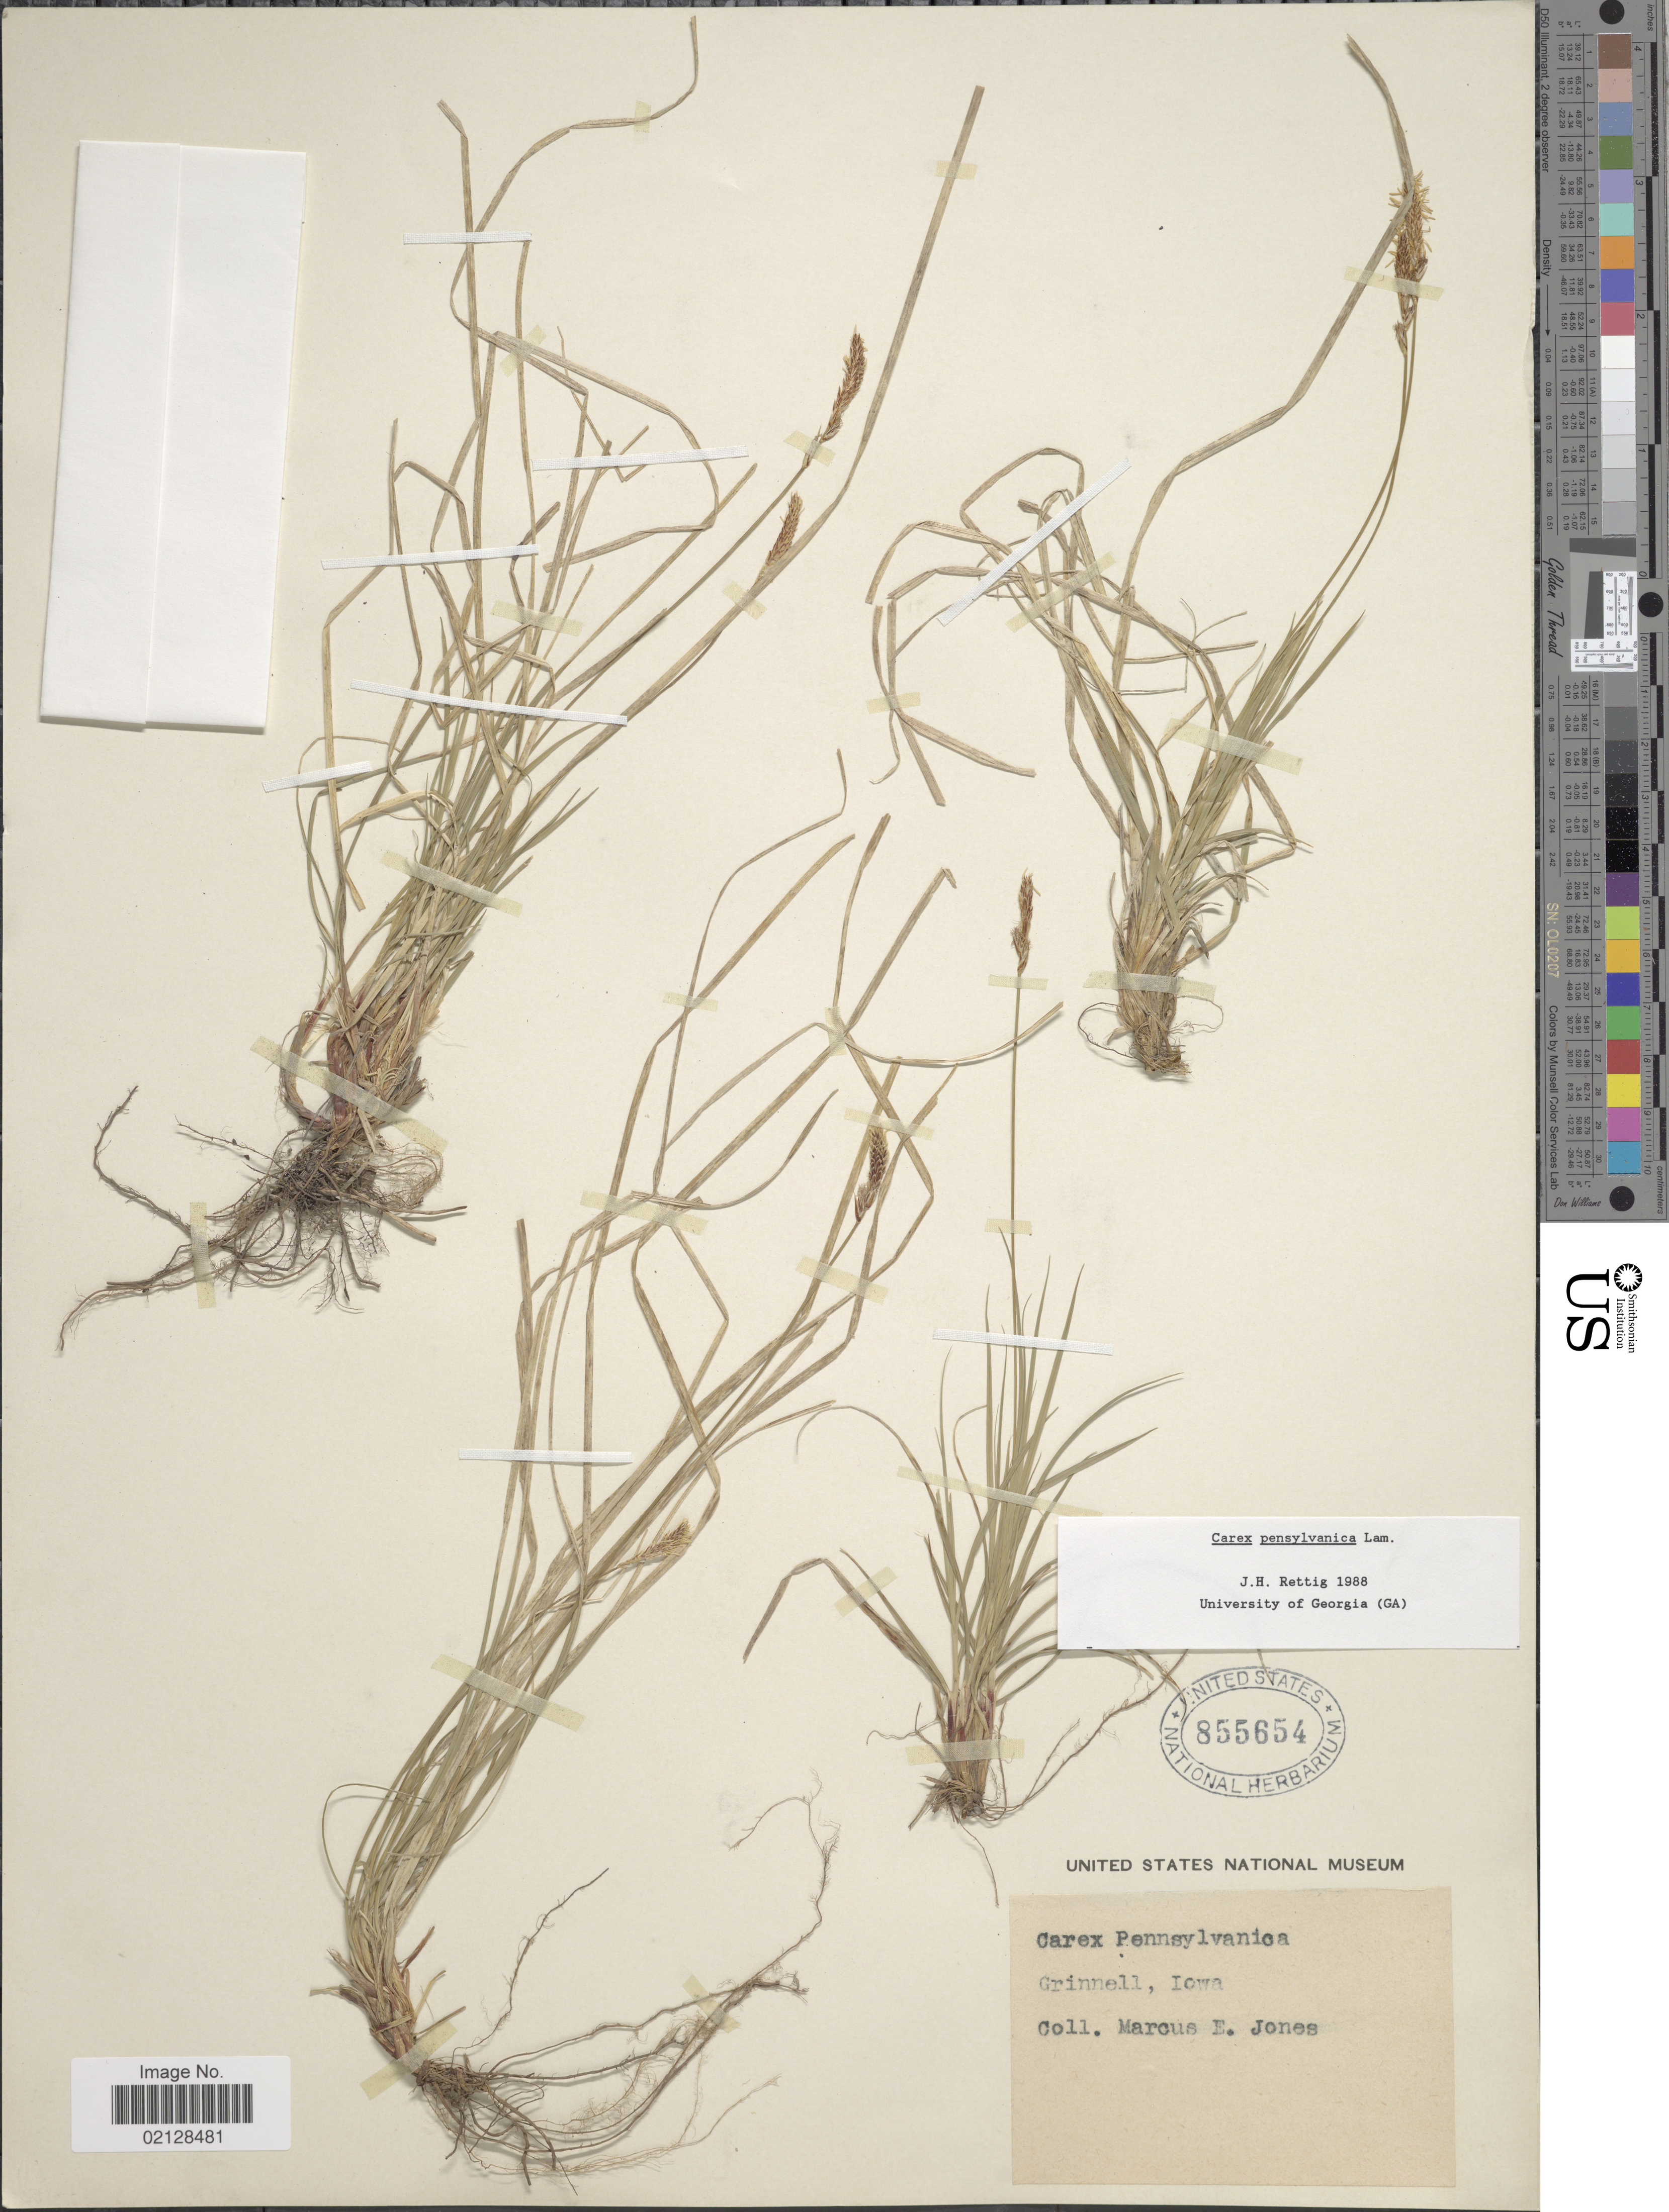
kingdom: Plantae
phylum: Tracheophyta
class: Liliopsida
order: Poales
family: Cyperaceae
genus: Carex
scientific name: Carex pensylvanica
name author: Lam.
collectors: M. E. Jones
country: United States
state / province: Iowa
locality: Grinnell, Iowa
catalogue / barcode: US 855654